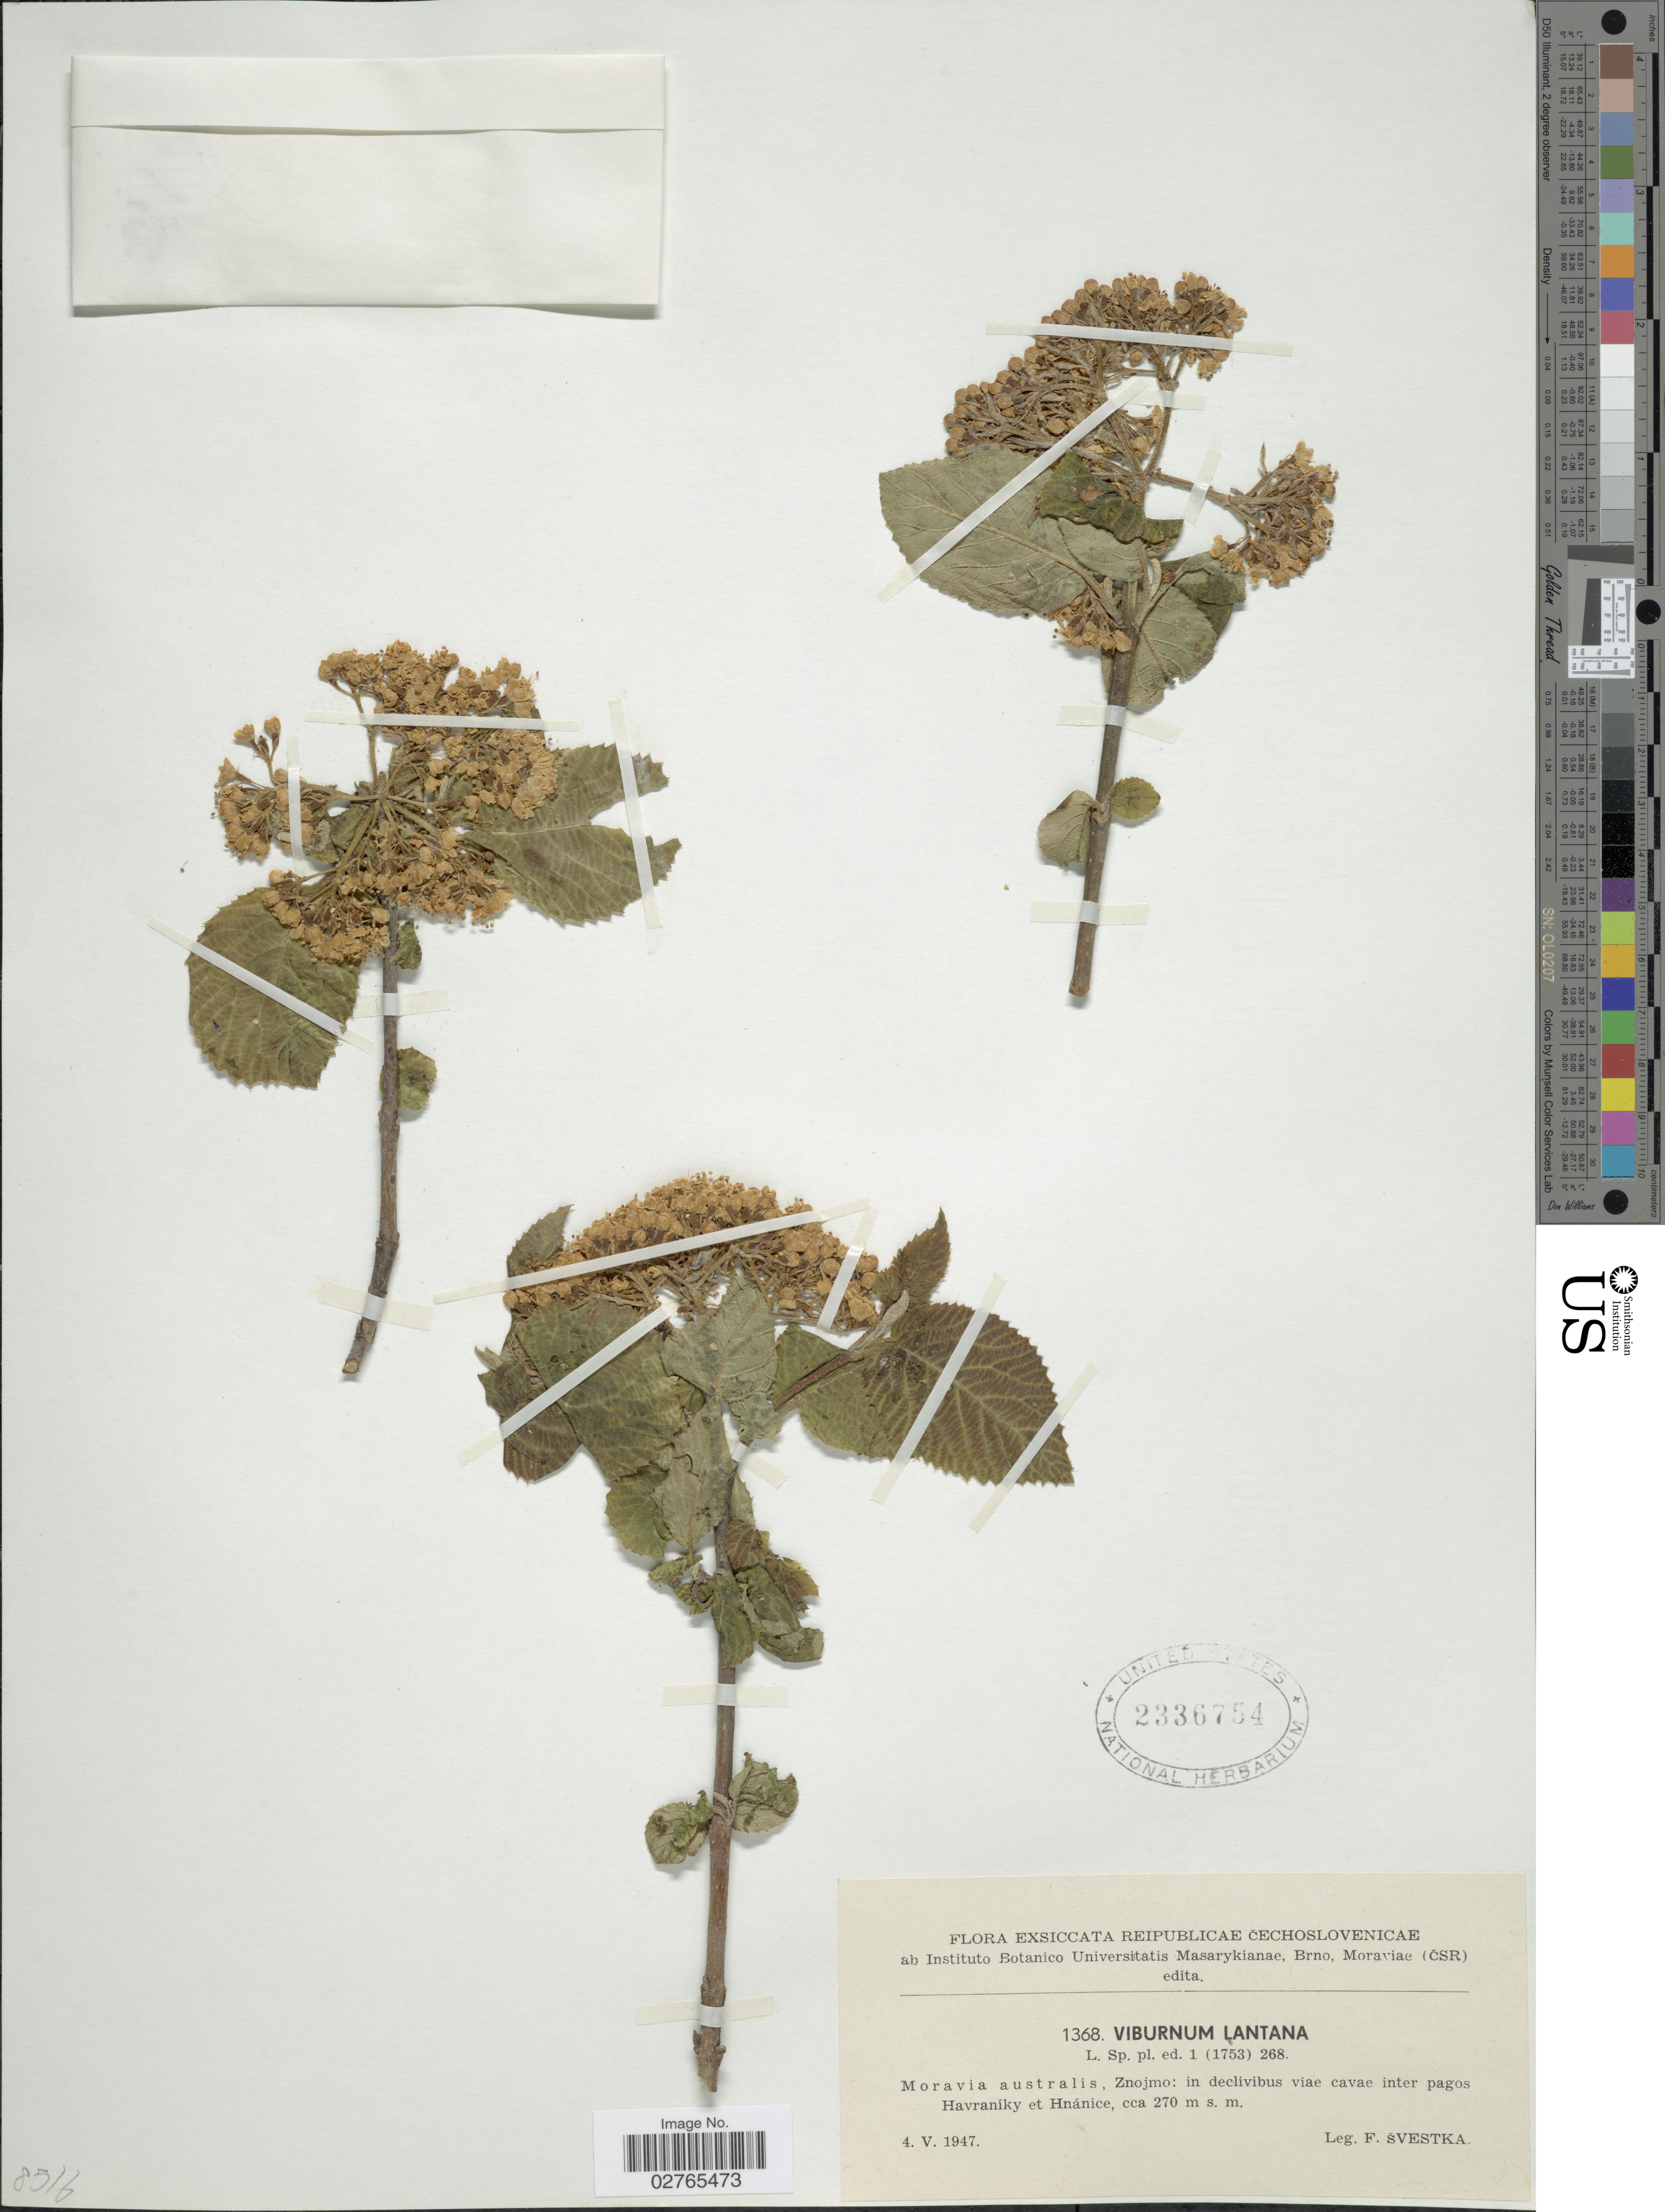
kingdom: Plantae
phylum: Tracheophyta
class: Magnoliopsida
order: Dipsacales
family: Viburnaceae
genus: Viburnum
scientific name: Viburnum lantana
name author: L.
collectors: F. Svestka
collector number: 1368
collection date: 1947-05-04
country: Czechia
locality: Reipublicae Cechoslovenicae. Moravia australis, Znojmo: in declivibus viae cavae inter pagos Havraníky et Hnánice.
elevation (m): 270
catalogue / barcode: US 2336754